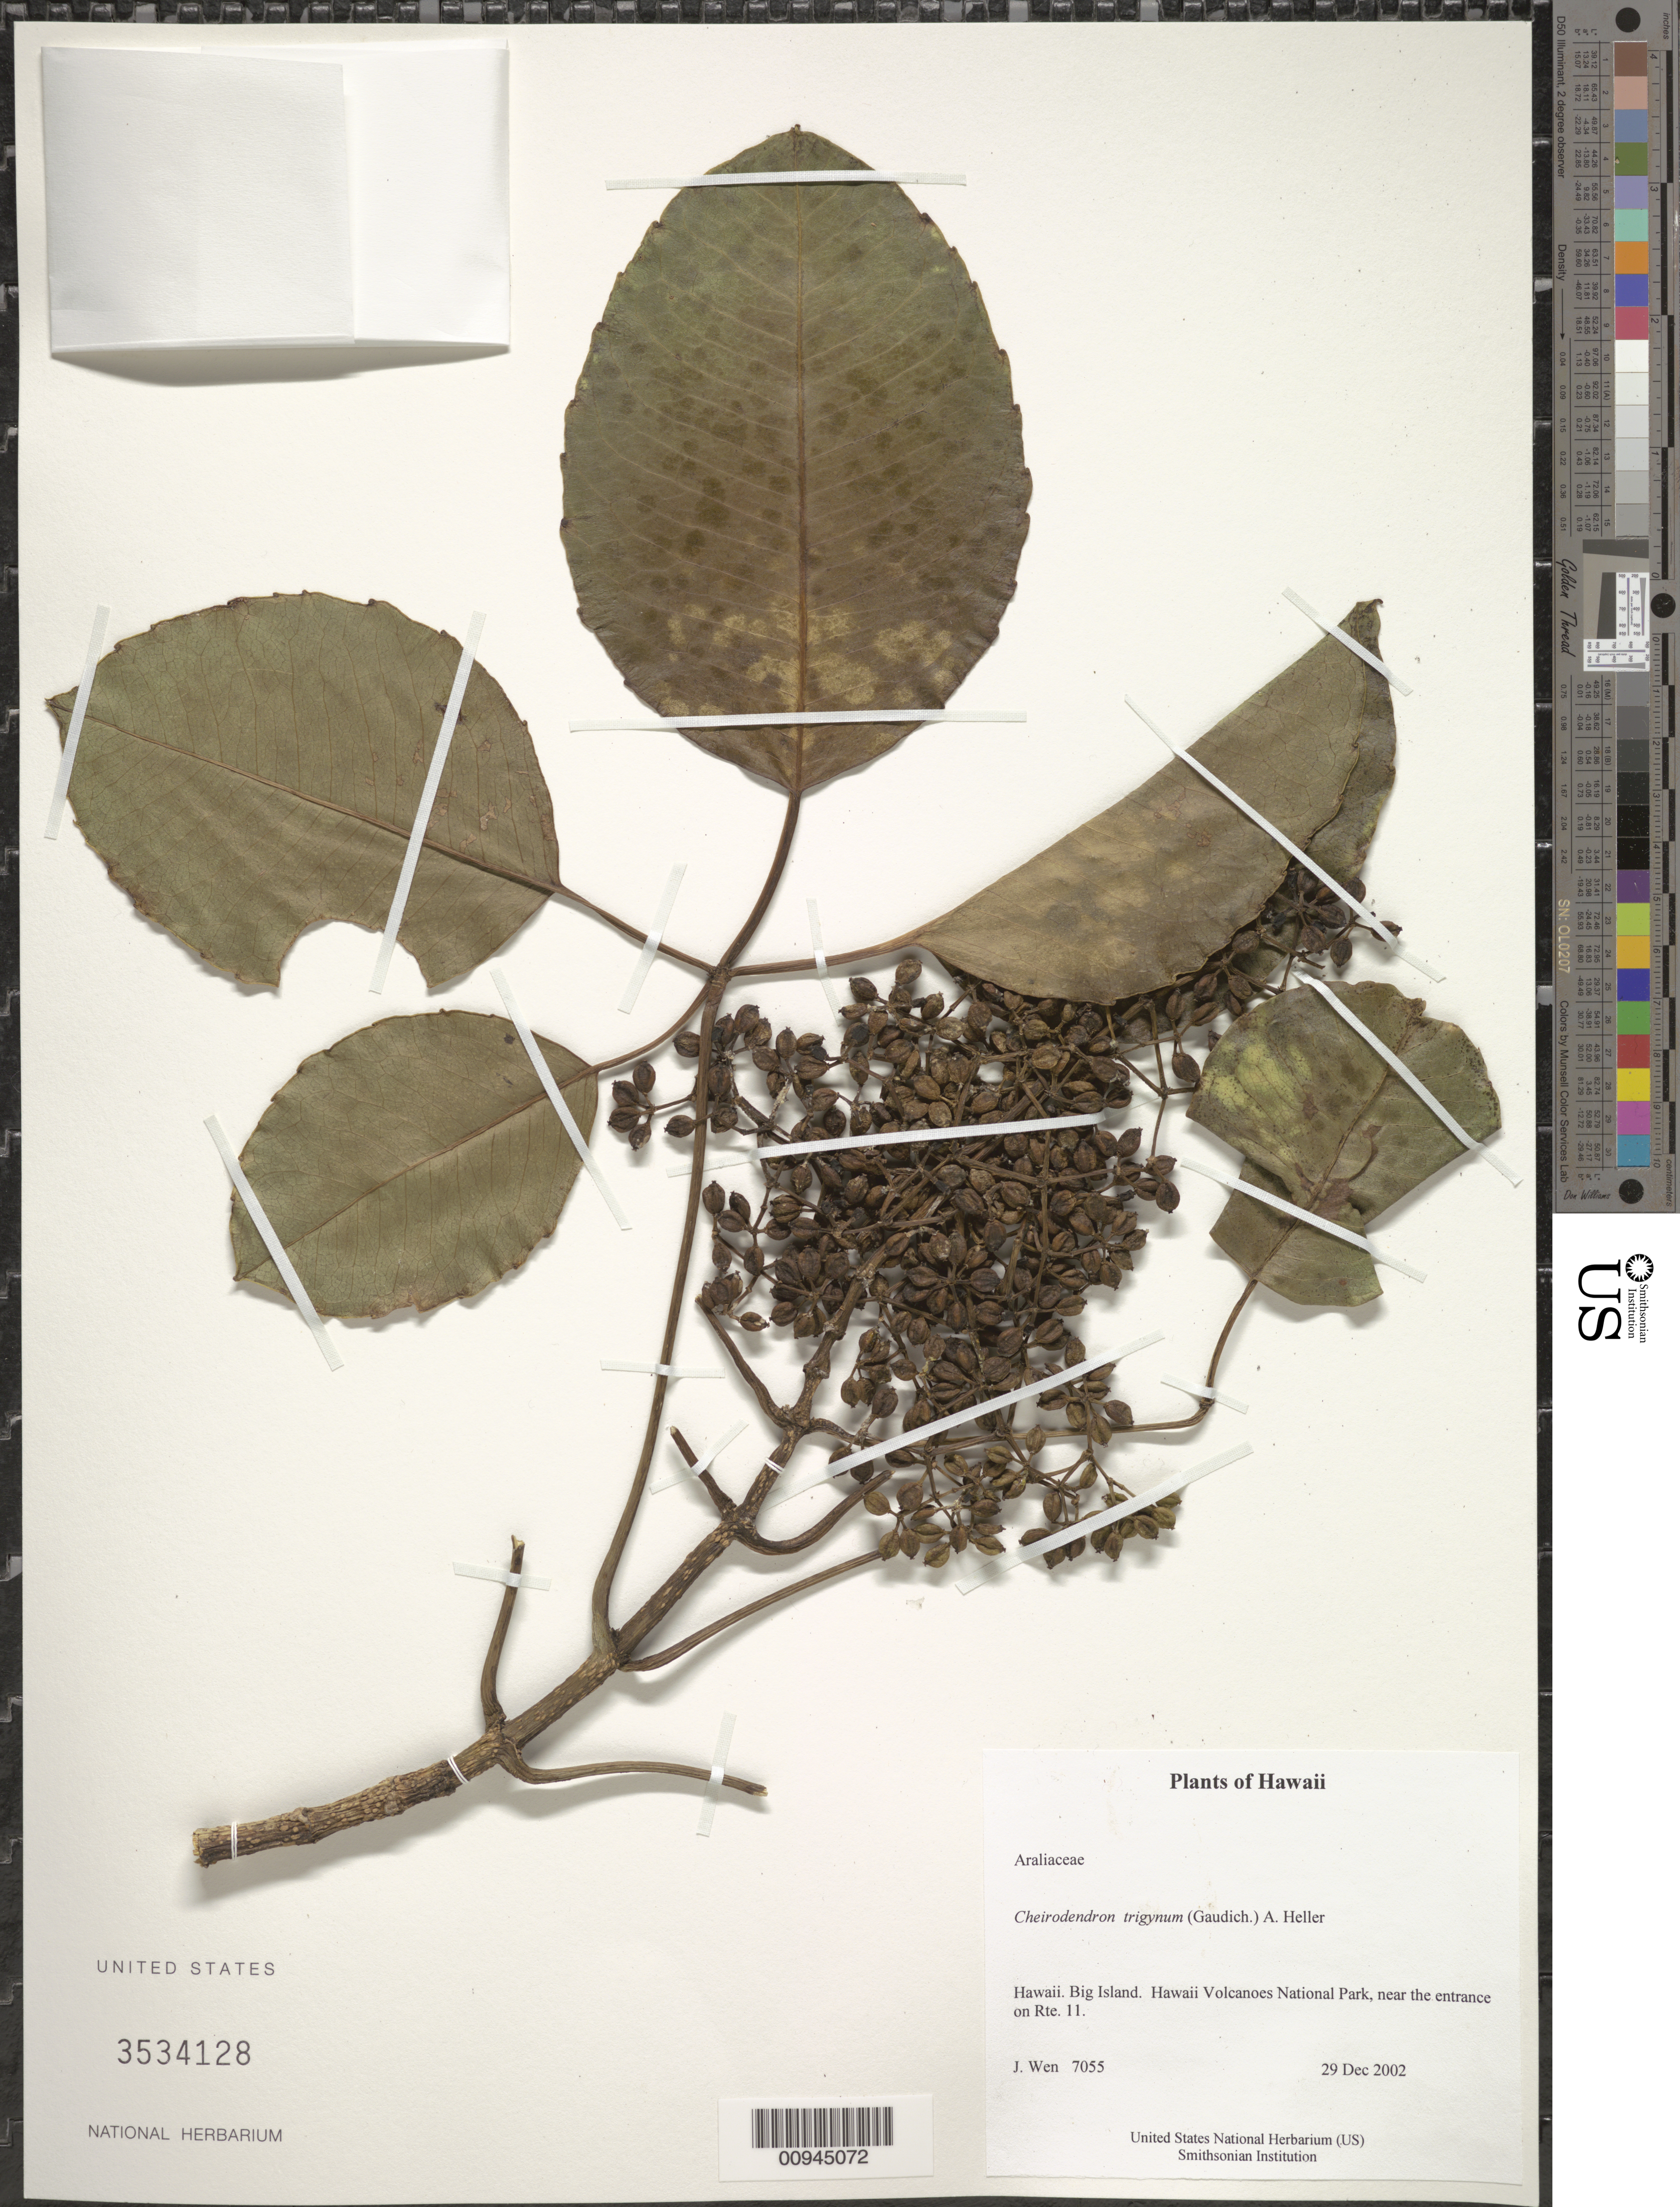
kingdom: Plantae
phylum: Tracheophyta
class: Magnoliopsida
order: Apiales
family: Araliaceae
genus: Cheirodendron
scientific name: Cheirodendron trigynum subsp. trigynum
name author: (Gaudich.) A. Heller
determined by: Wagner, W. L., (BOT), Smithsonian Institution - National Museum of Natural History (UNITED STATES)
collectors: J. Wen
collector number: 7055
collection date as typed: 29 Dec 2002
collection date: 2002-12-29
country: United States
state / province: Hawaii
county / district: Hawaii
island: Hawaii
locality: Big Island. Hawaii Volcanoes National Park, near the entrance on Rte. 11.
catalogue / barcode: US 3534128